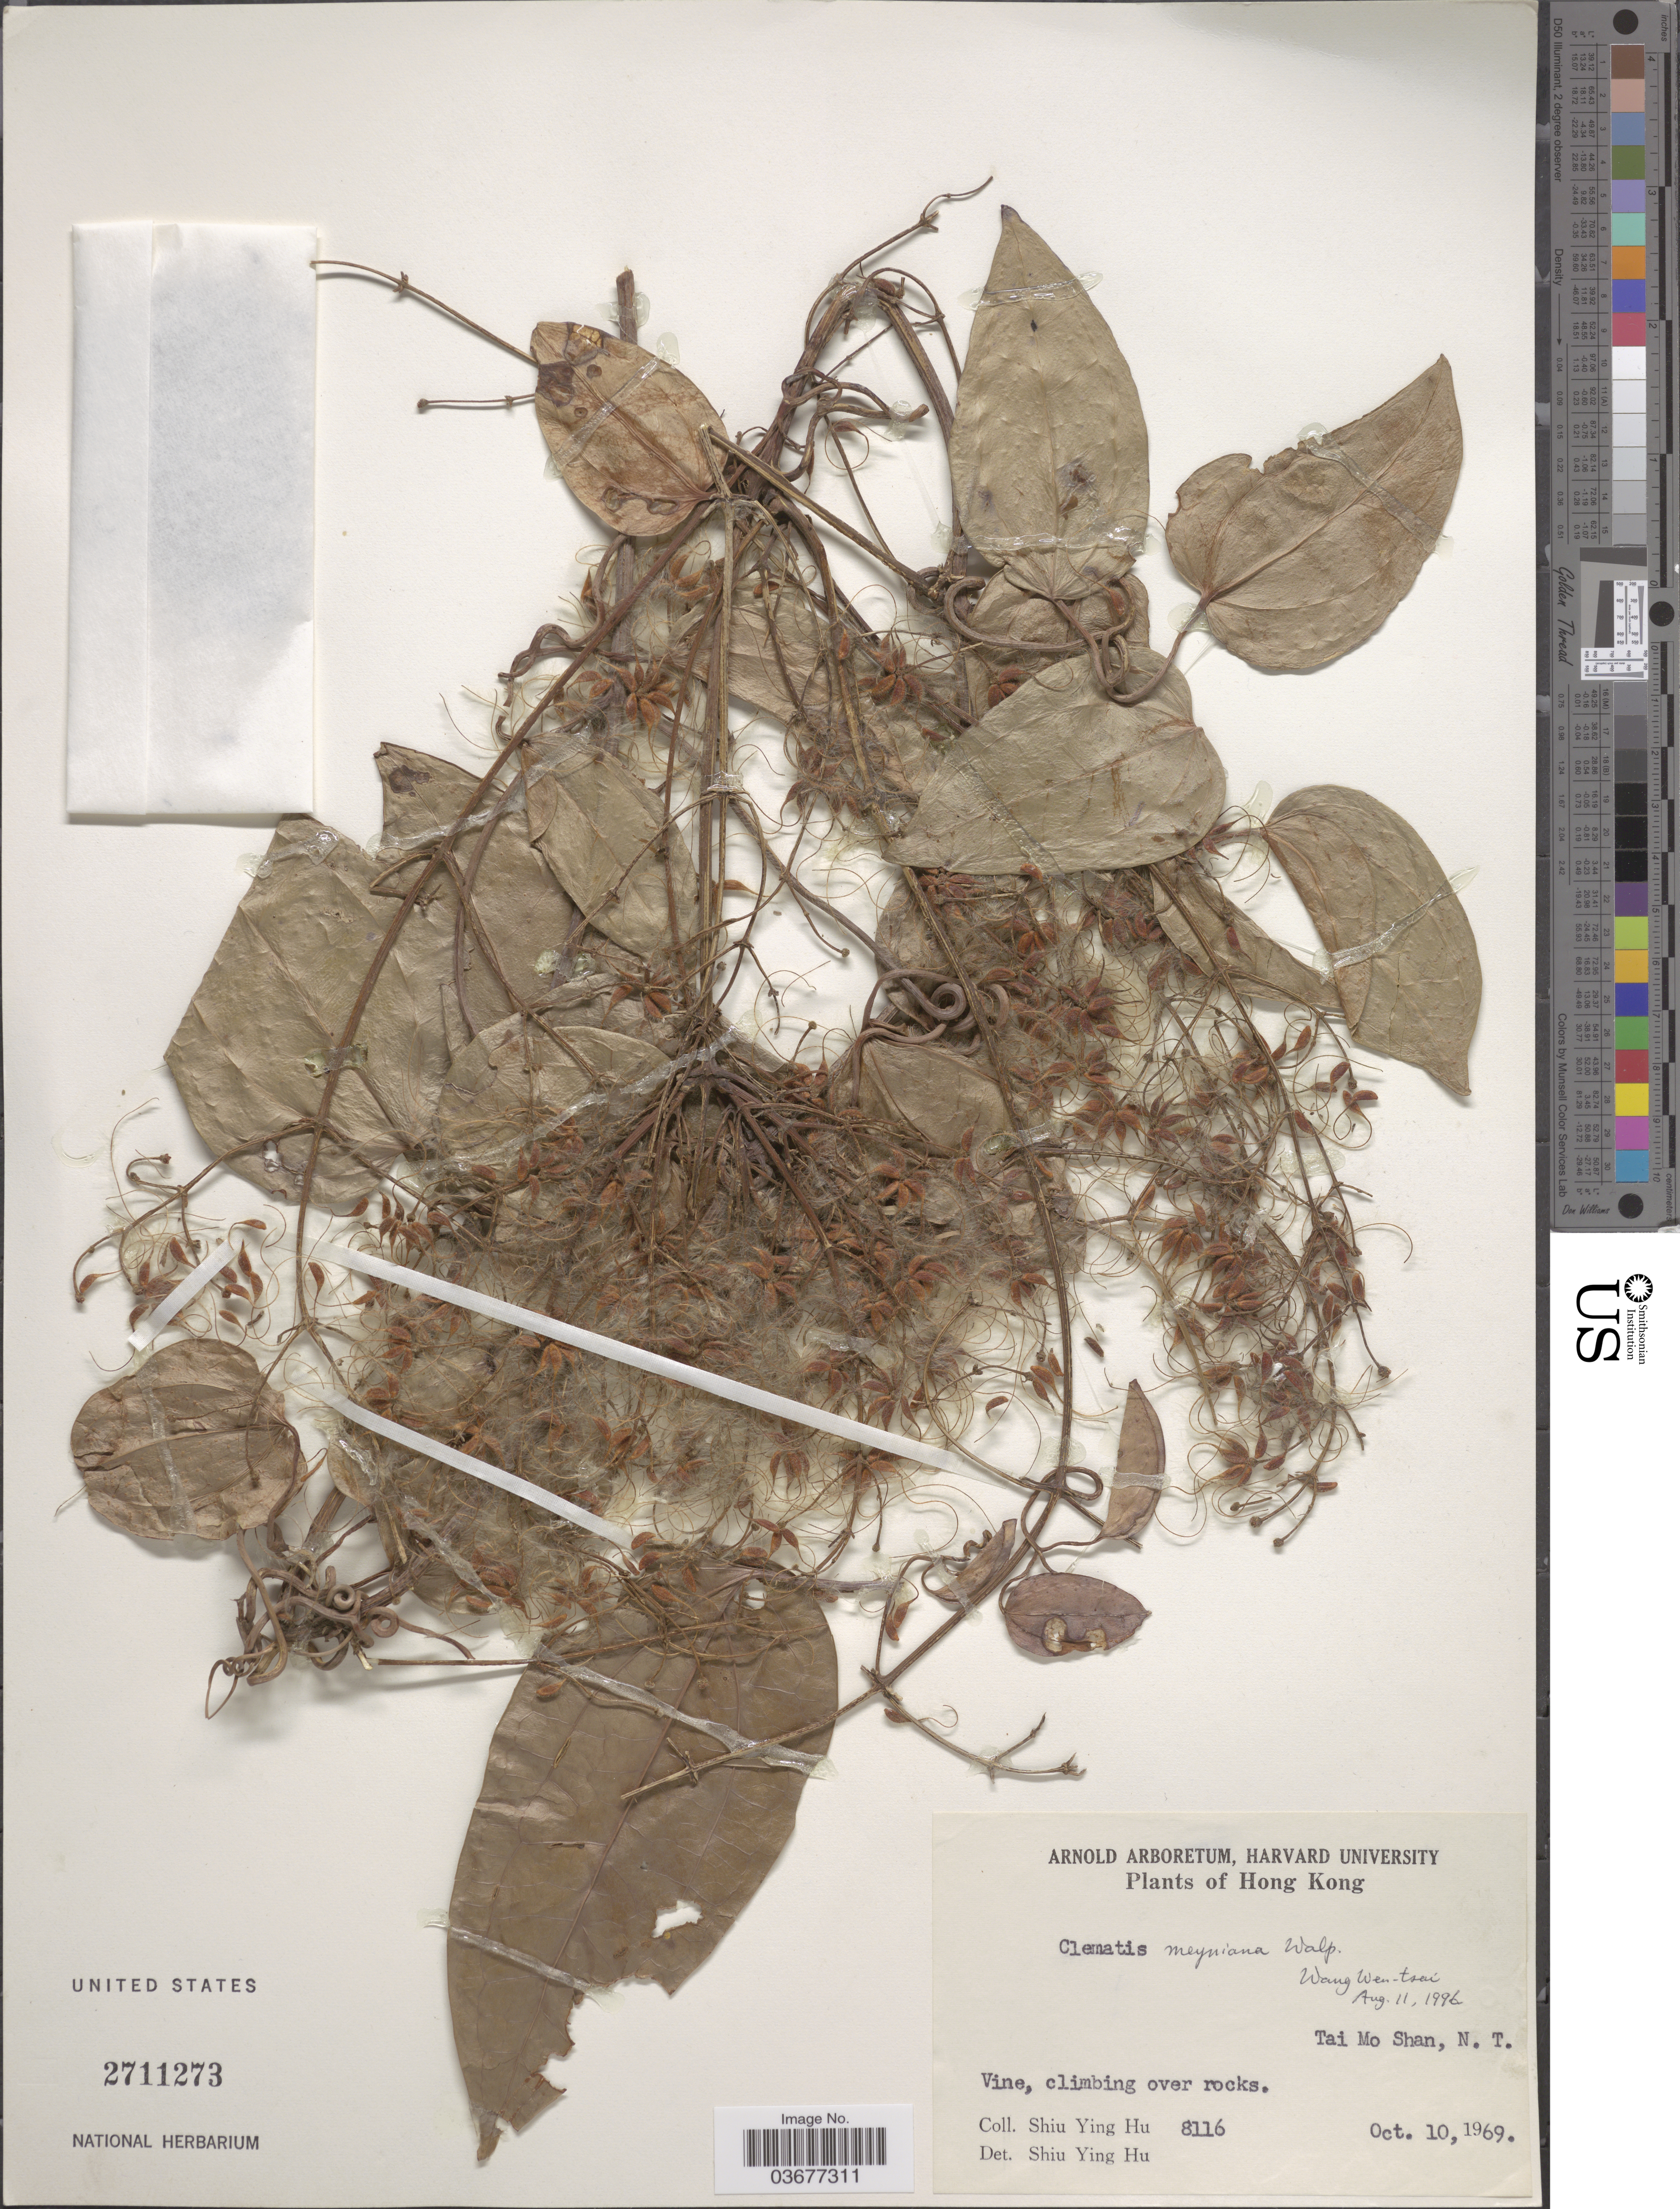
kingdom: Plantae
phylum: Tracheophyta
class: Magnoliopsida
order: Ranunculales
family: Ranunculaceae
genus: Clematis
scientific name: Clematis meyeniana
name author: Walp.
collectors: S. Y. Hu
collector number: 8116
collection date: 1969-10-10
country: China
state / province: Hong Kong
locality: Tai Mo Shan, N. T.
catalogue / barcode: US 2711273